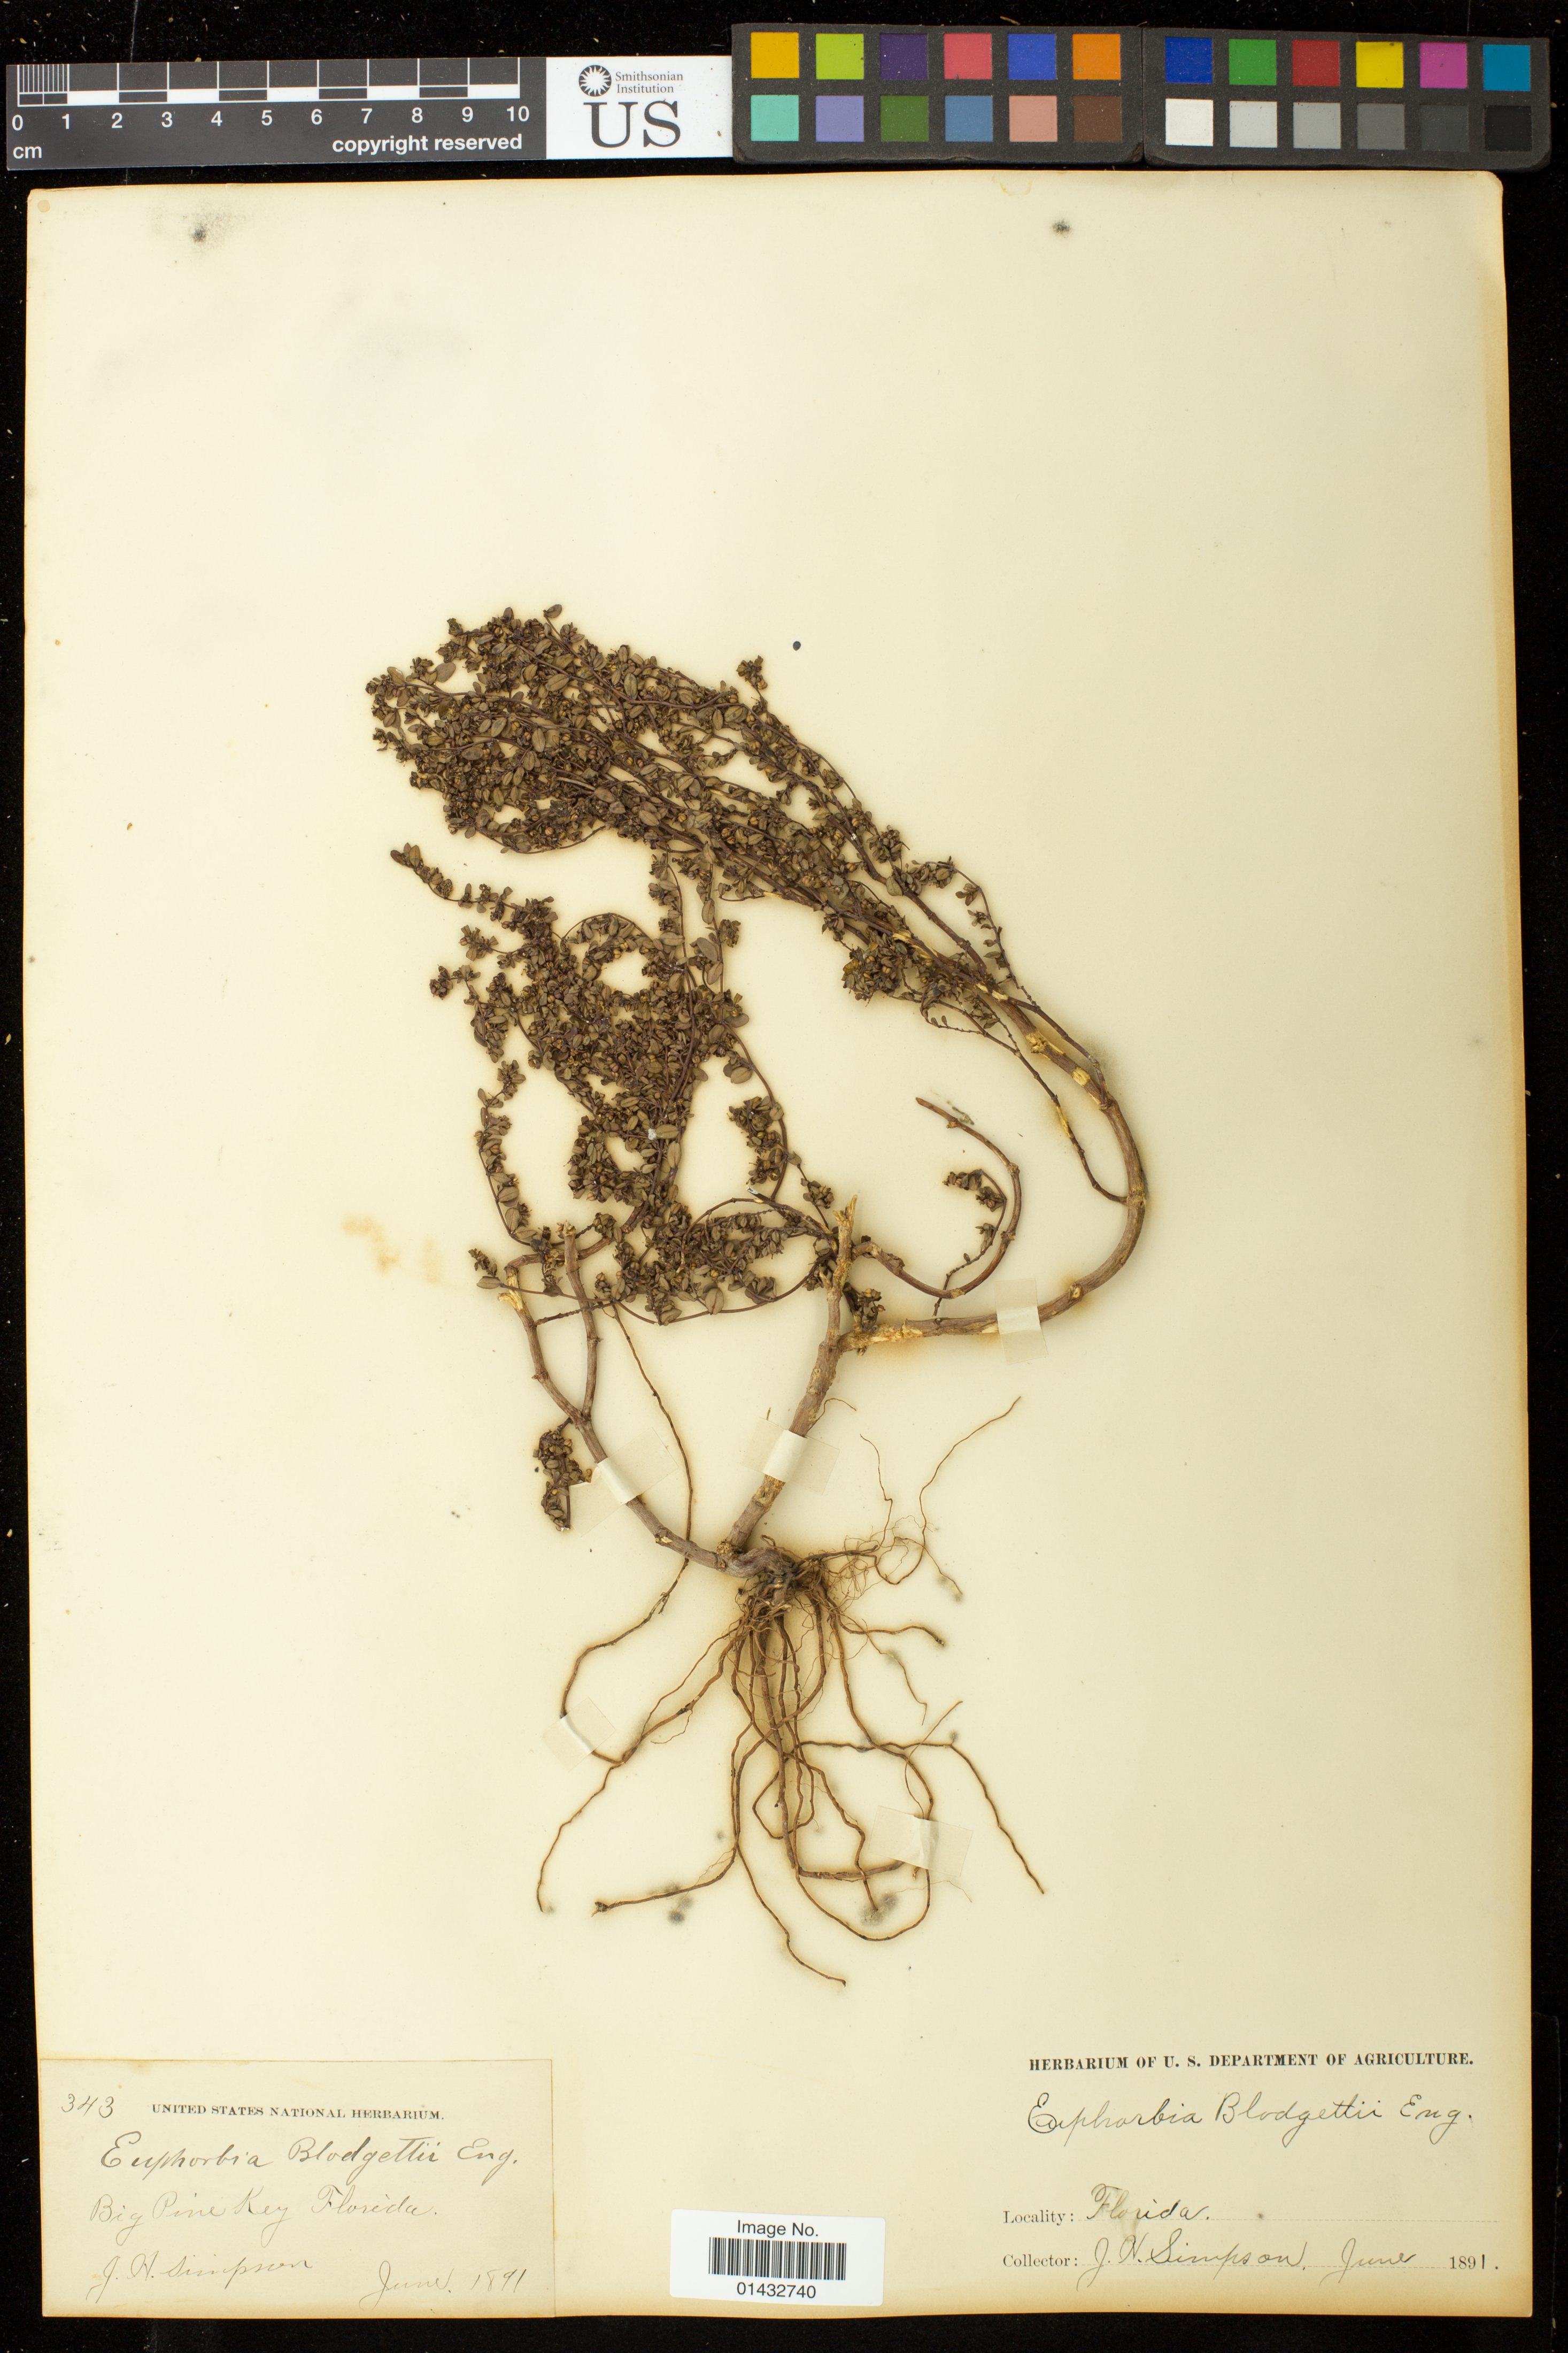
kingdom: Plantae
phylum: Tracheophyta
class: Magnoliopsida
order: Malpighiales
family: Euphorbiaceae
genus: Euphorbia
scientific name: Euphorbia blodgettii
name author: Engelm. ex Hitchc.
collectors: J. H. Simpson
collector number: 343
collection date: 1891-06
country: United States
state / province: Florida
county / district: Monroe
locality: Big Pine Key